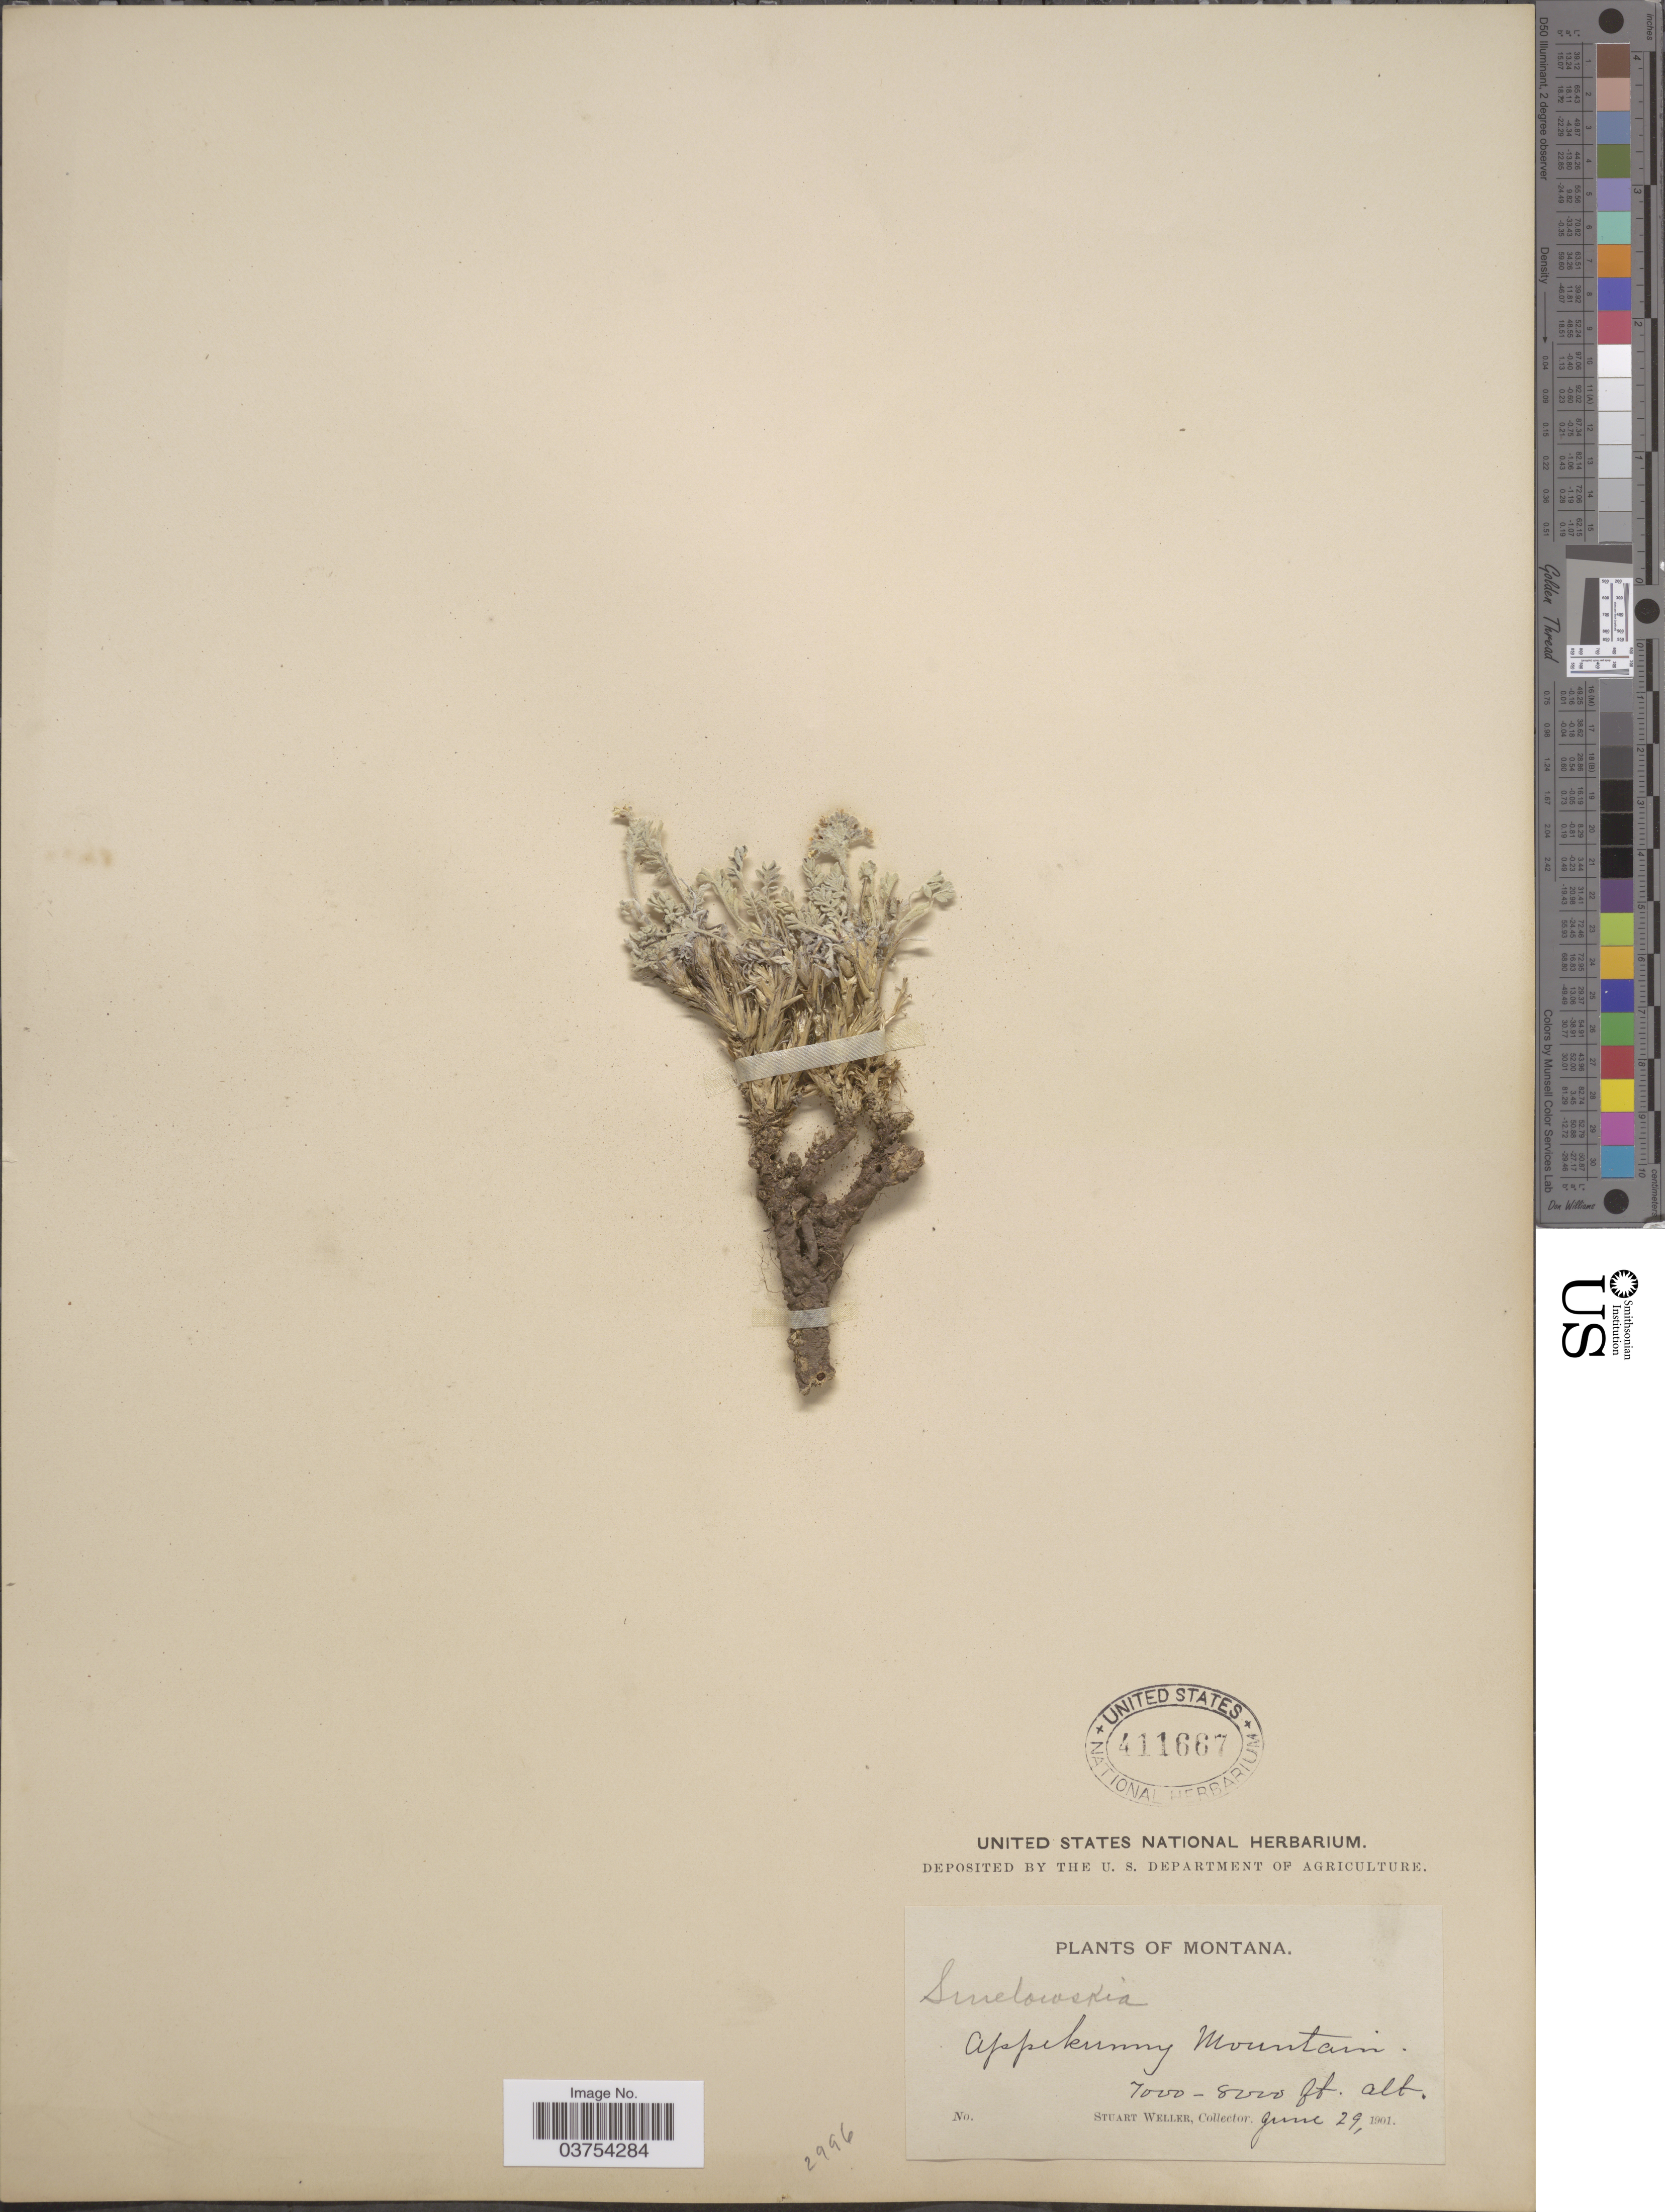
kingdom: Plantae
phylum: Tracheophyta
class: Magnoliopsida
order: Brassicales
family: Brassicaceae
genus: Smelowskia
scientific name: Smelowskia calycina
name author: (Stephan) C.A. Mey.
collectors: S. Weller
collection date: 1901-06-29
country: United States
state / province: Montana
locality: Appekunny Mountain.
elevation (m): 2134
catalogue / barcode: US 411667